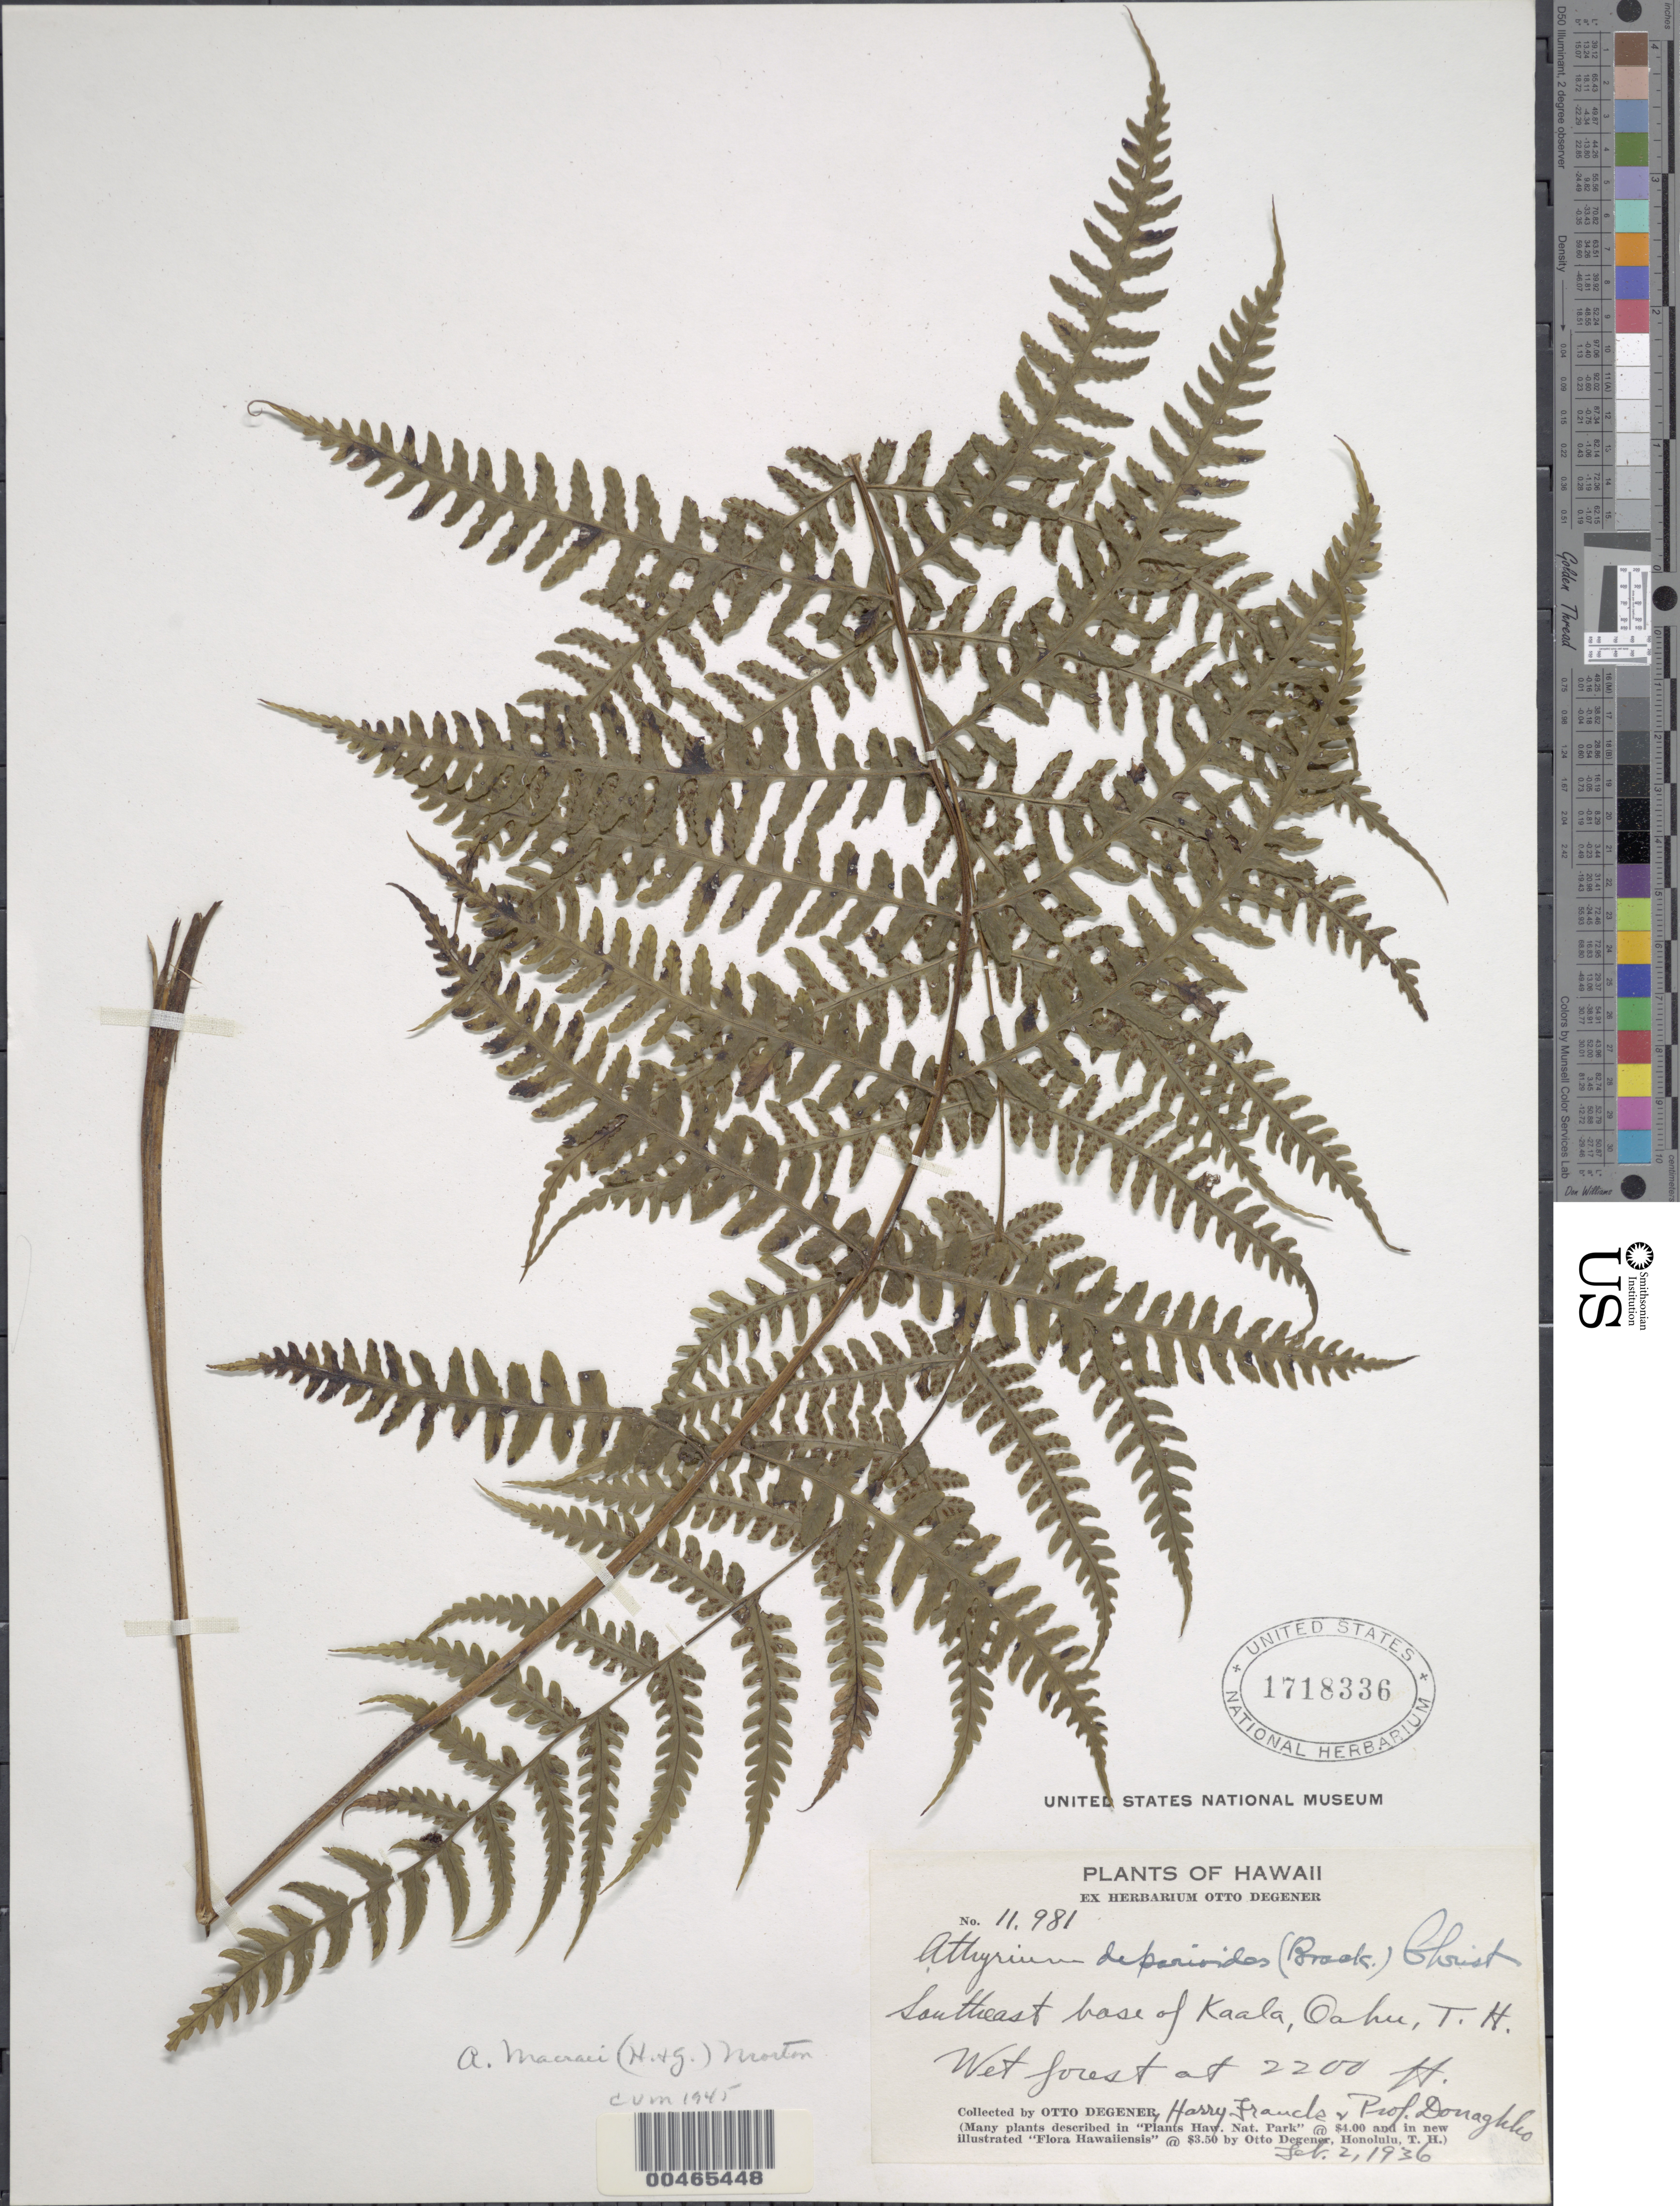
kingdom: Plantae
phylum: Tracheophyta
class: Polypodiopsida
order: Polypodiales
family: Athyriaceae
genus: Deparia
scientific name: Deparia prolifera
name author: (Kaulf.) Hook. & Grev.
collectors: O. Degener, H. Franck & P. Donaghho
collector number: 11981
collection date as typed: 2 Feb 1936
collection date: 1936-02-02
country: United States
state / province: Hawaii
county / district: Honolulu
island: Oahu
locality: SE base of Kaala, Oahu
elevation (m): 671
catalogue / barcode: US 1718336